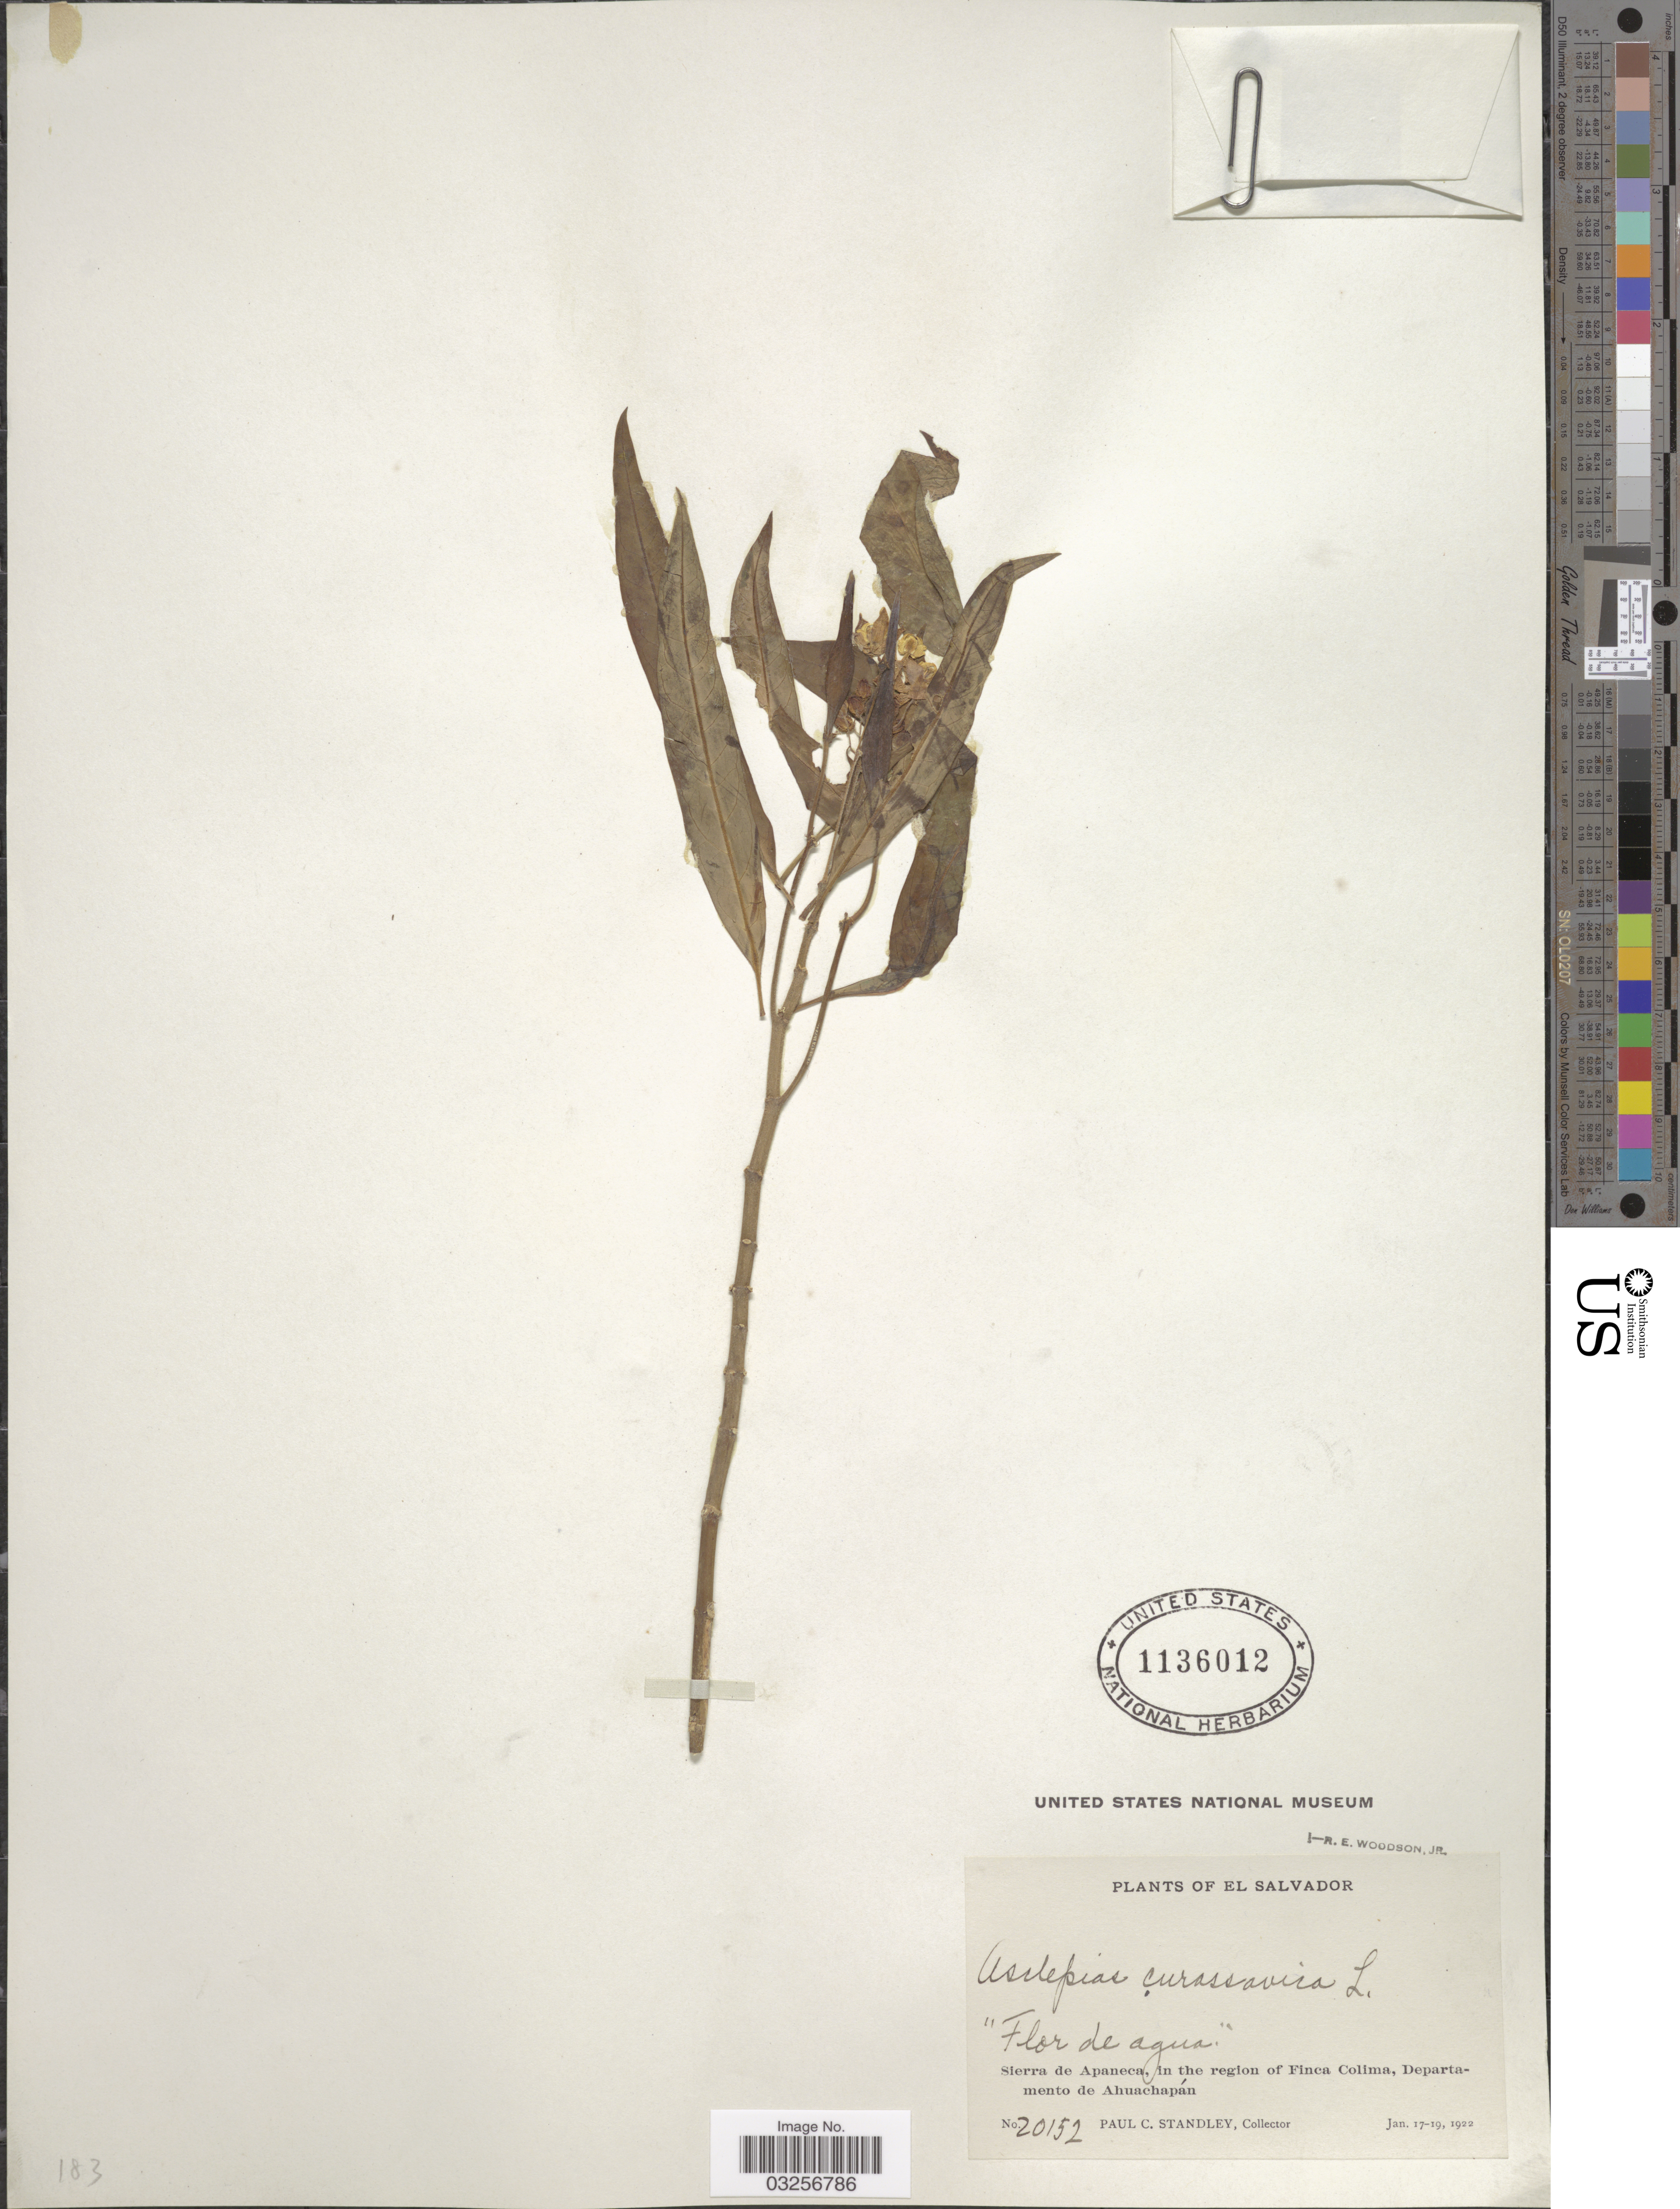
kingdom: Plantae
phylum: Tracheophyta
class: Magnoliopsida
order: Gentianales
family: Apocynaceae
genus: Asclepias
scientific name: Asclepias curassavica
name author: L.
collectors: P. C. Standley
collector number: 20152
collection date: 1922-01-17/1922-01-19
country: El Salvador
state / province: Ahuachapan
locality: Sierra de Apaneca, in the region of Finca Colima, Departamento de Ahuachapán.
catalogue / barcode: US 1136012